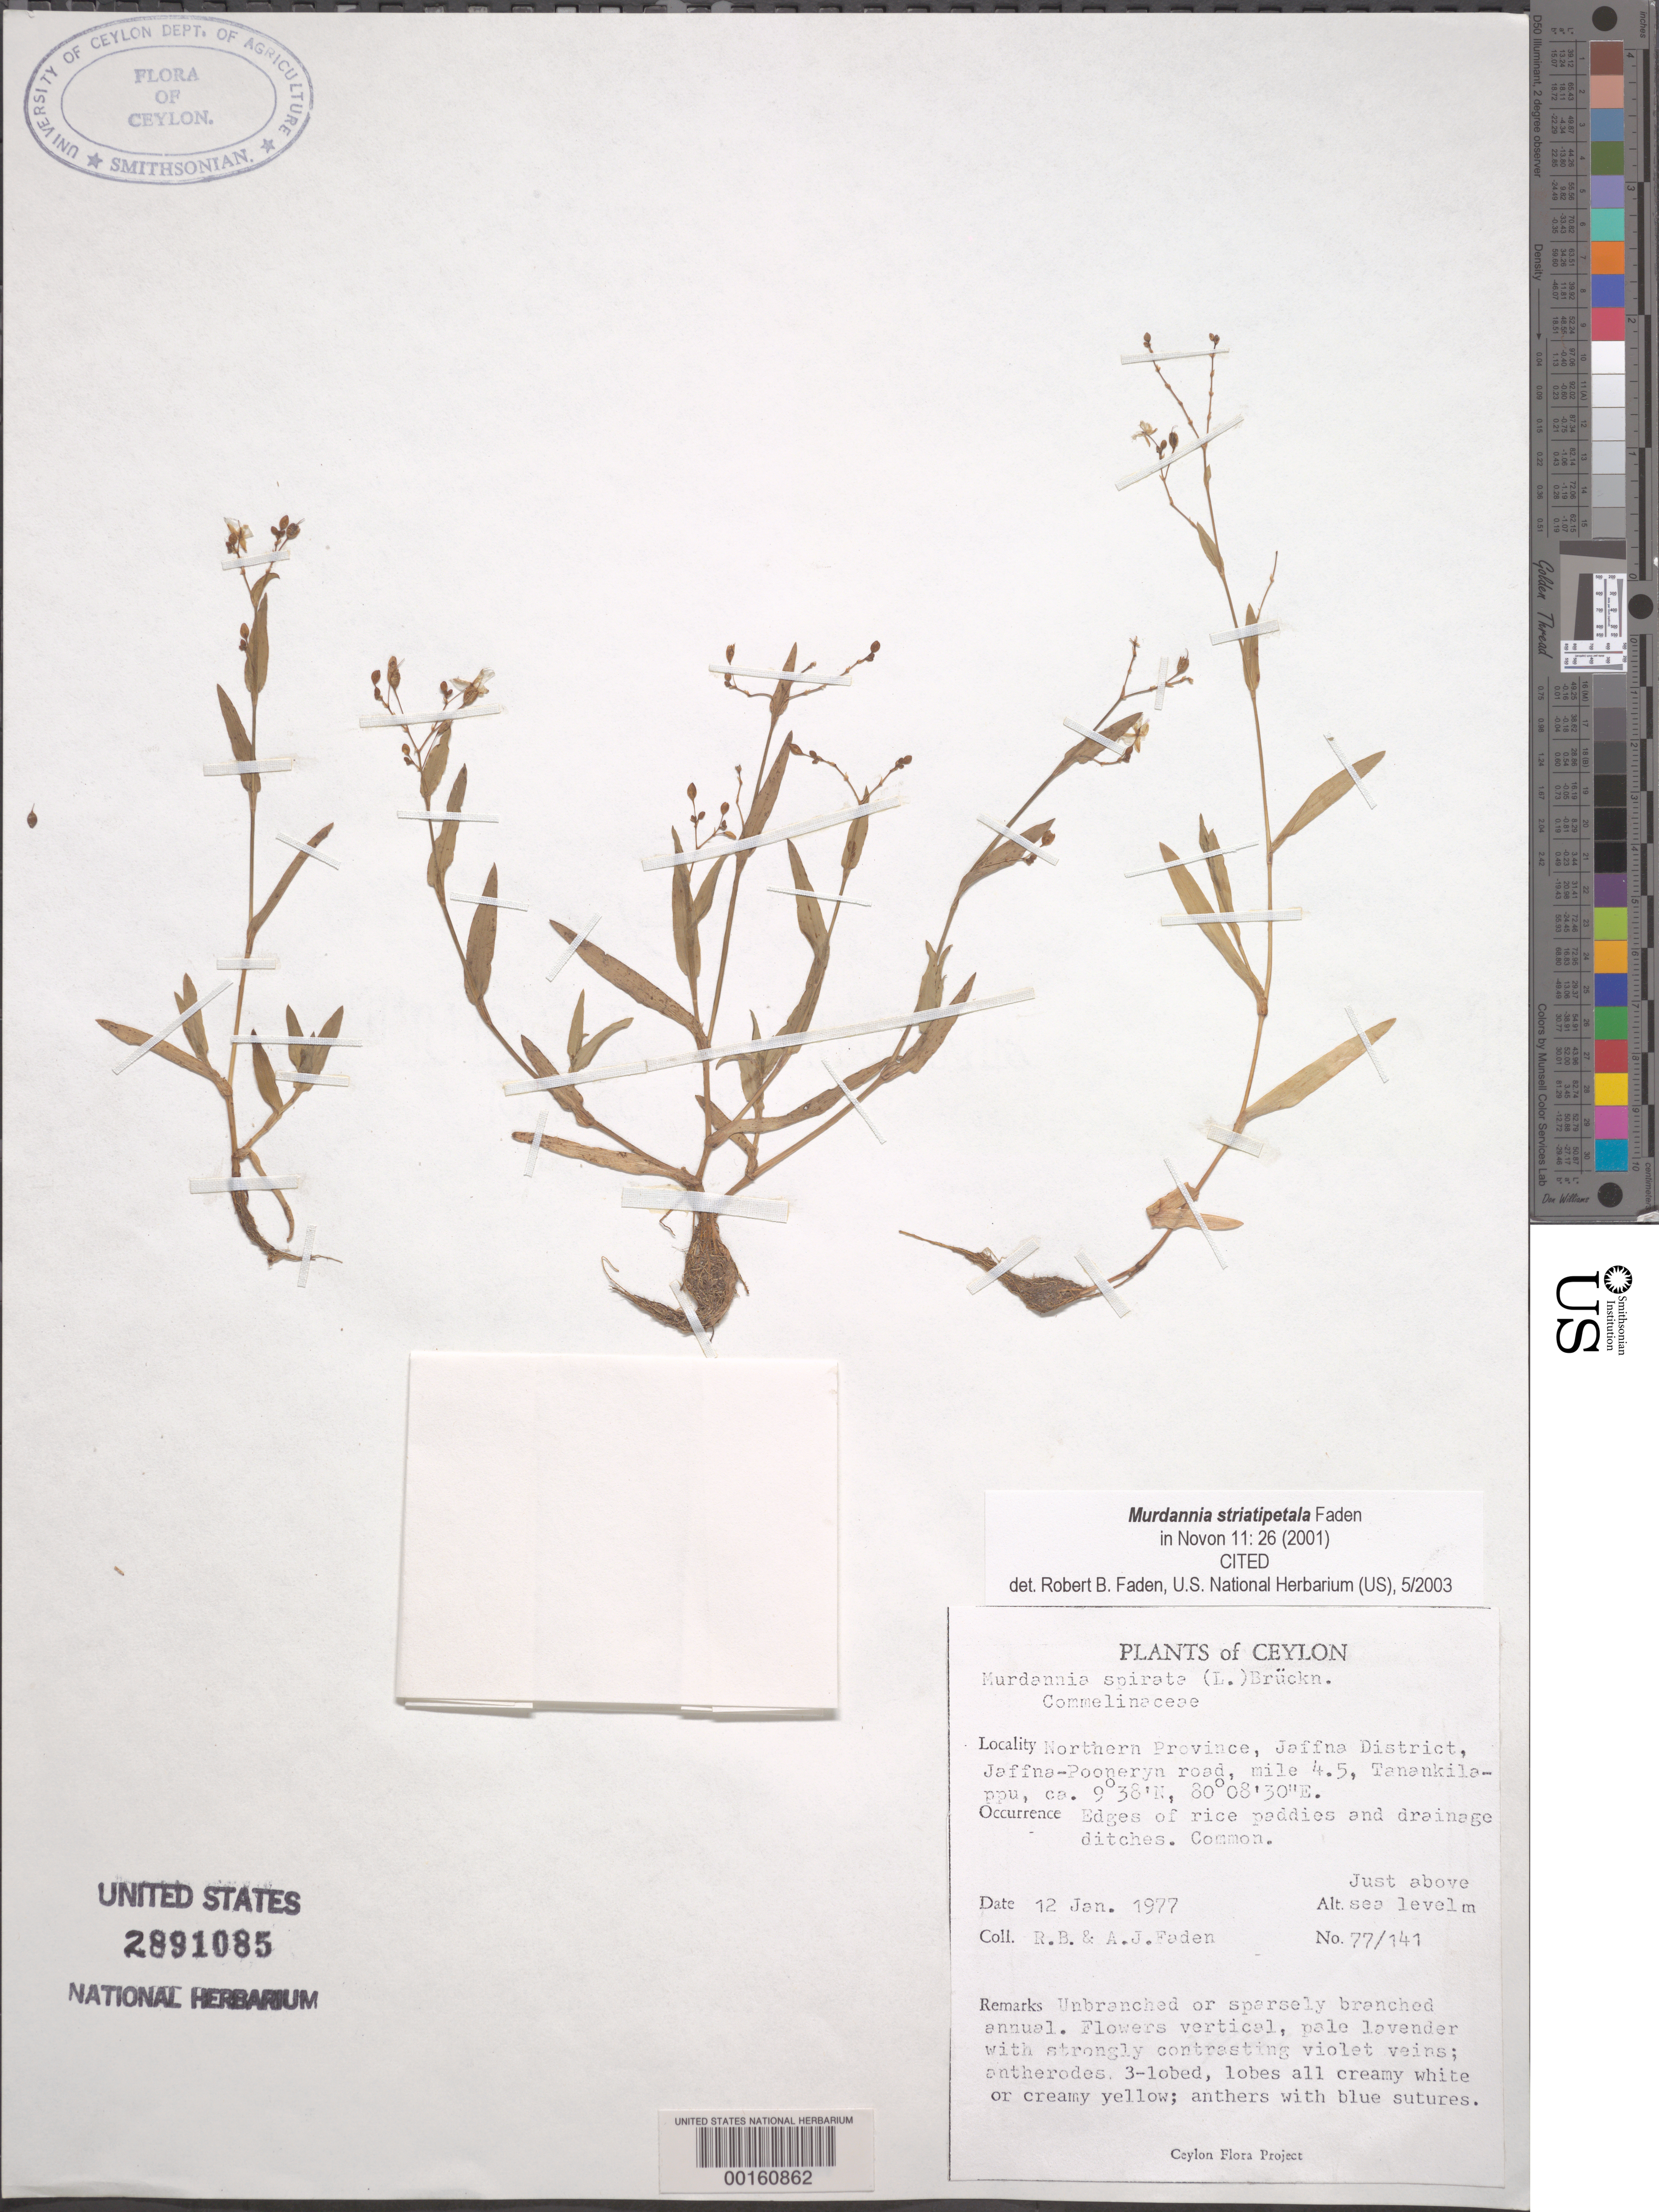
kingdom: Plantae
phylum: Tracheophyta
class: Liliopsida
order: Commelinales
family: Commelinaceae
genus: Murdannia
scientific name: Murdannia spirata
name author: (L.) G. Brückn.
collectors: R. B. Faden & A. J. Faden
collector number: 77/141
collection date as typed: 12 Jan 1977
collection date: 1977-01-12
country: Sri Lanka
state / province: Northern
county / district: Jaffna Dist.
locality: Tanankilappu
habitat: Edge of rice paddy and drainage ditches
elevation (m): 1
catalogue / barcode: US 2891085